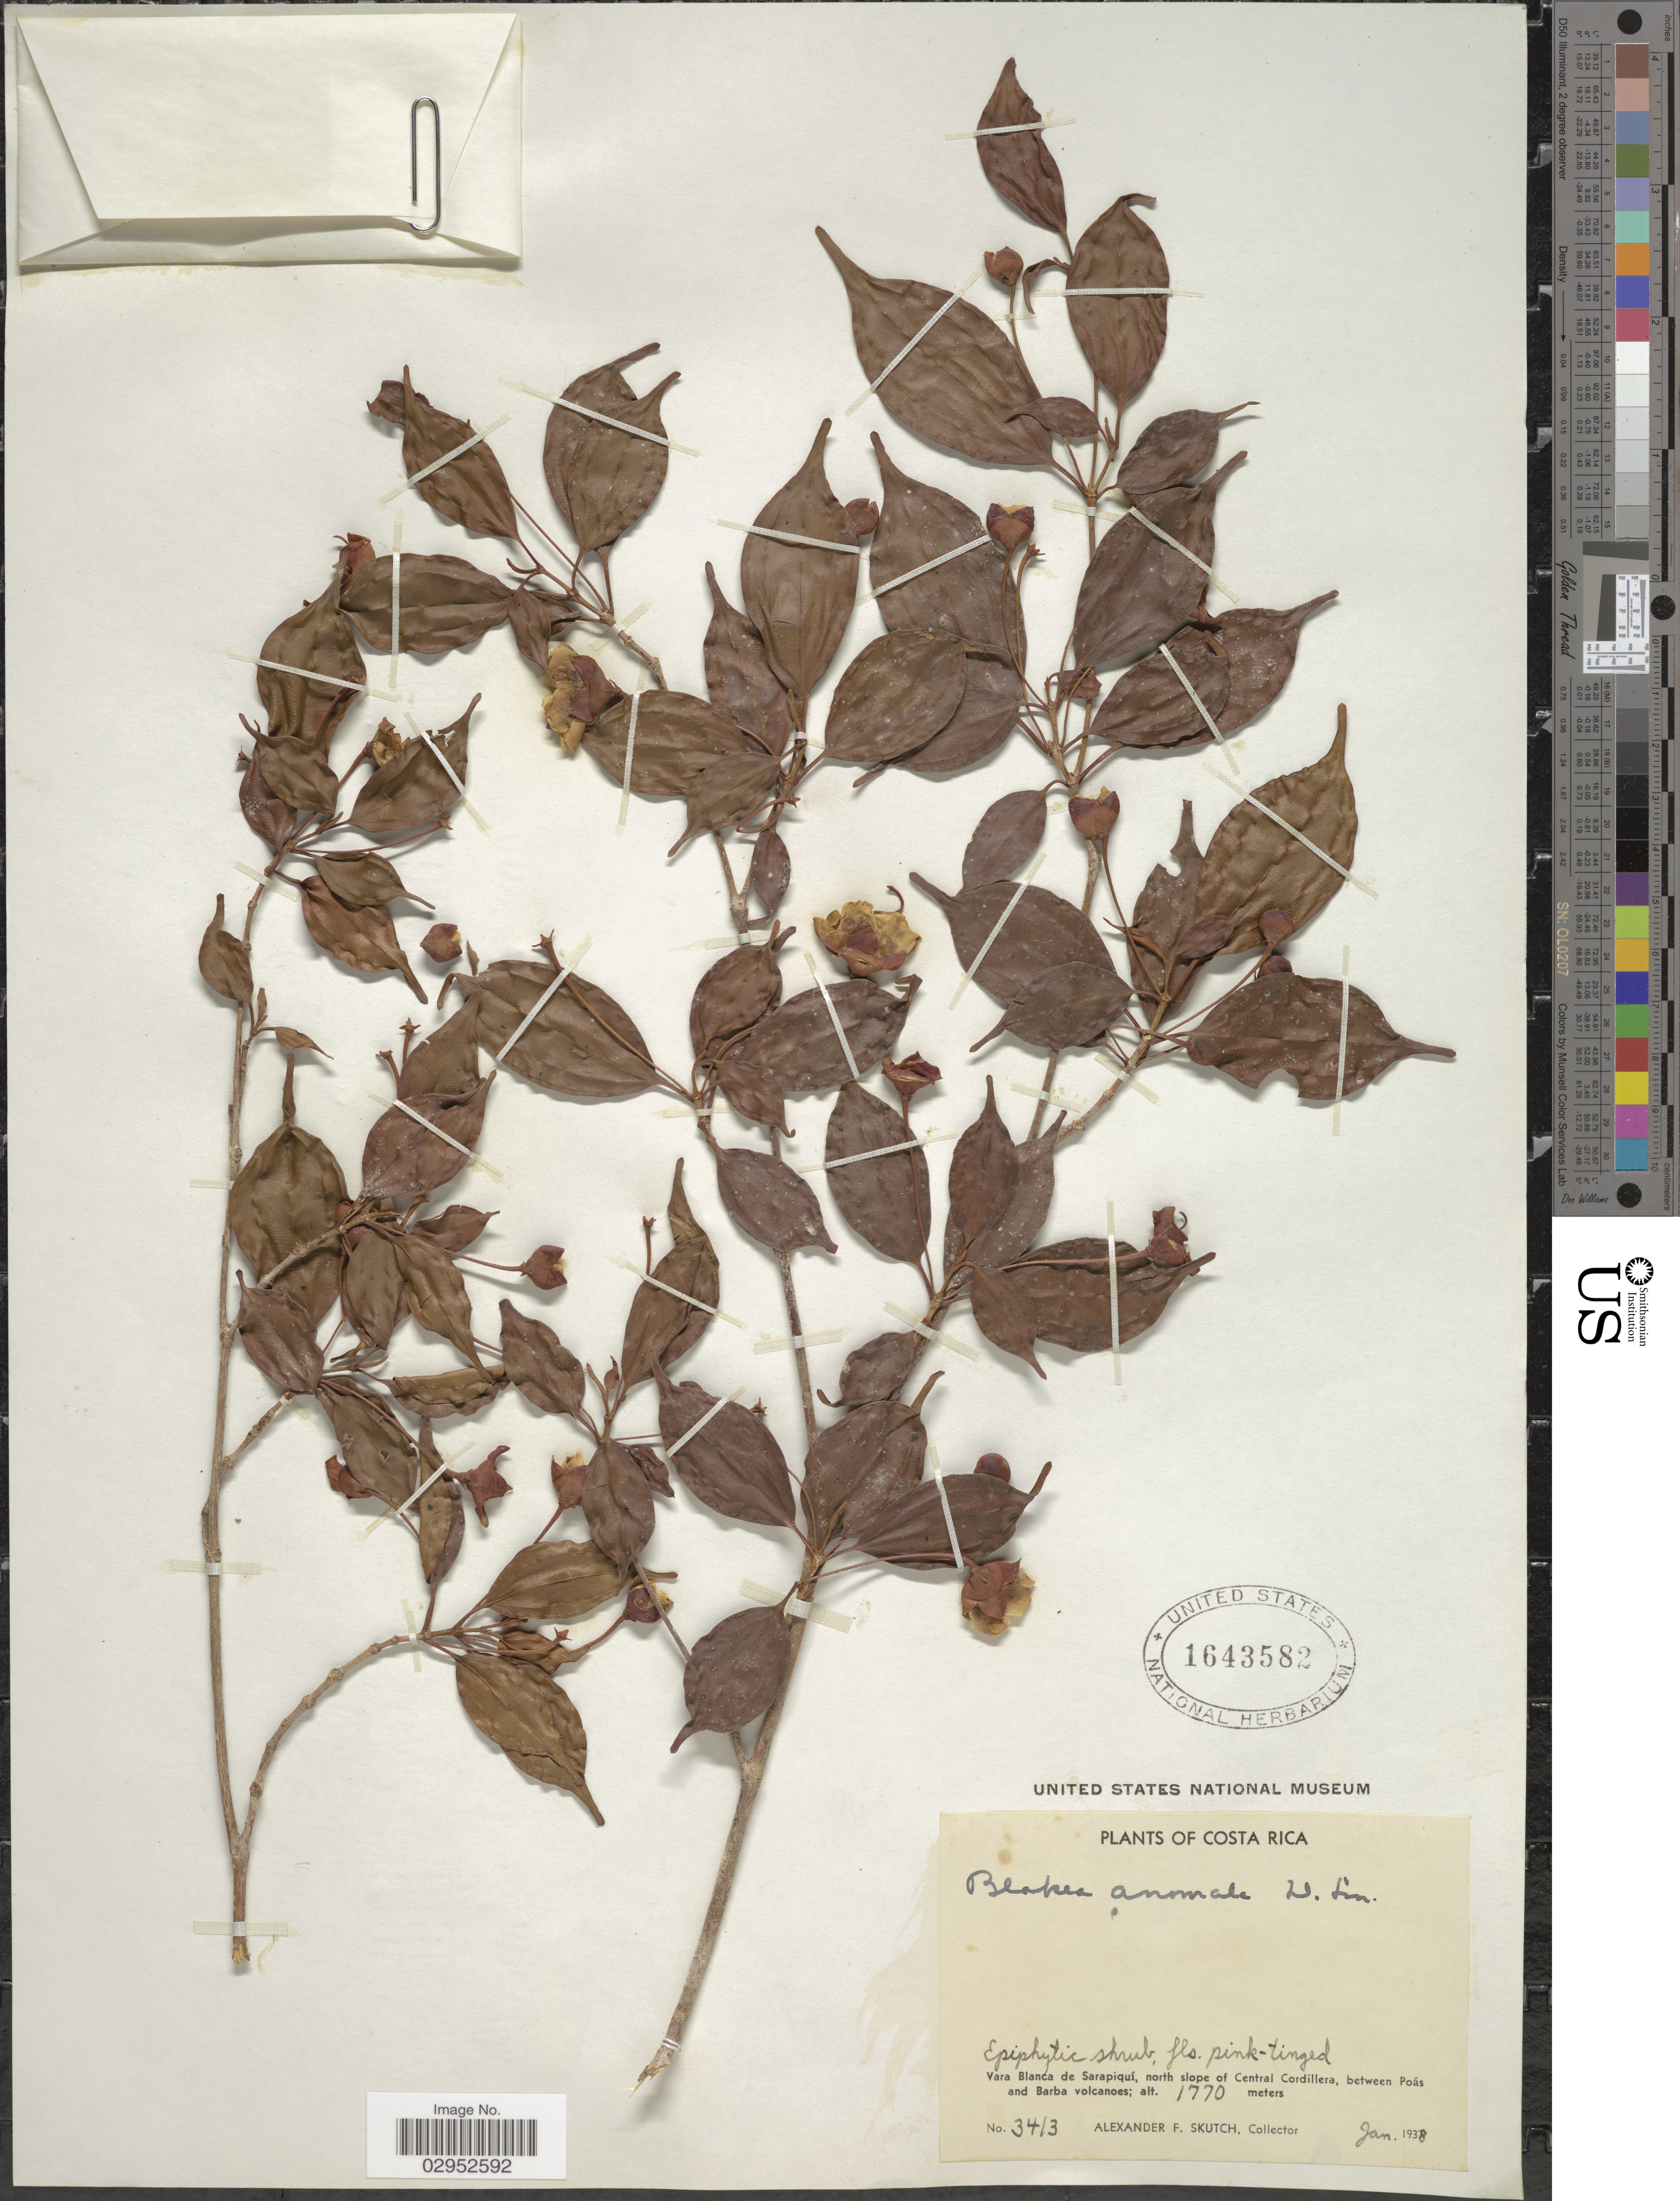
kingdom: Plantae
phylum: Tracheophyta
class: Magnoliopsida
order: Myrtales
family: Melastomataceae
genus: Blakea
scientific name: Blakea anomala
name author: Donn. Sm.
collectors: A. F. Skutch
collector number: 3413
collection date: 1938-01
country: Costa Rica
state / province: Heredia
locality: Vara Blanca de Sarapiquí, north slope of Central Cordillera, between Poás and Barba volcanoes.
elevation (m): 1770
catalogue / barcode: US 1643582